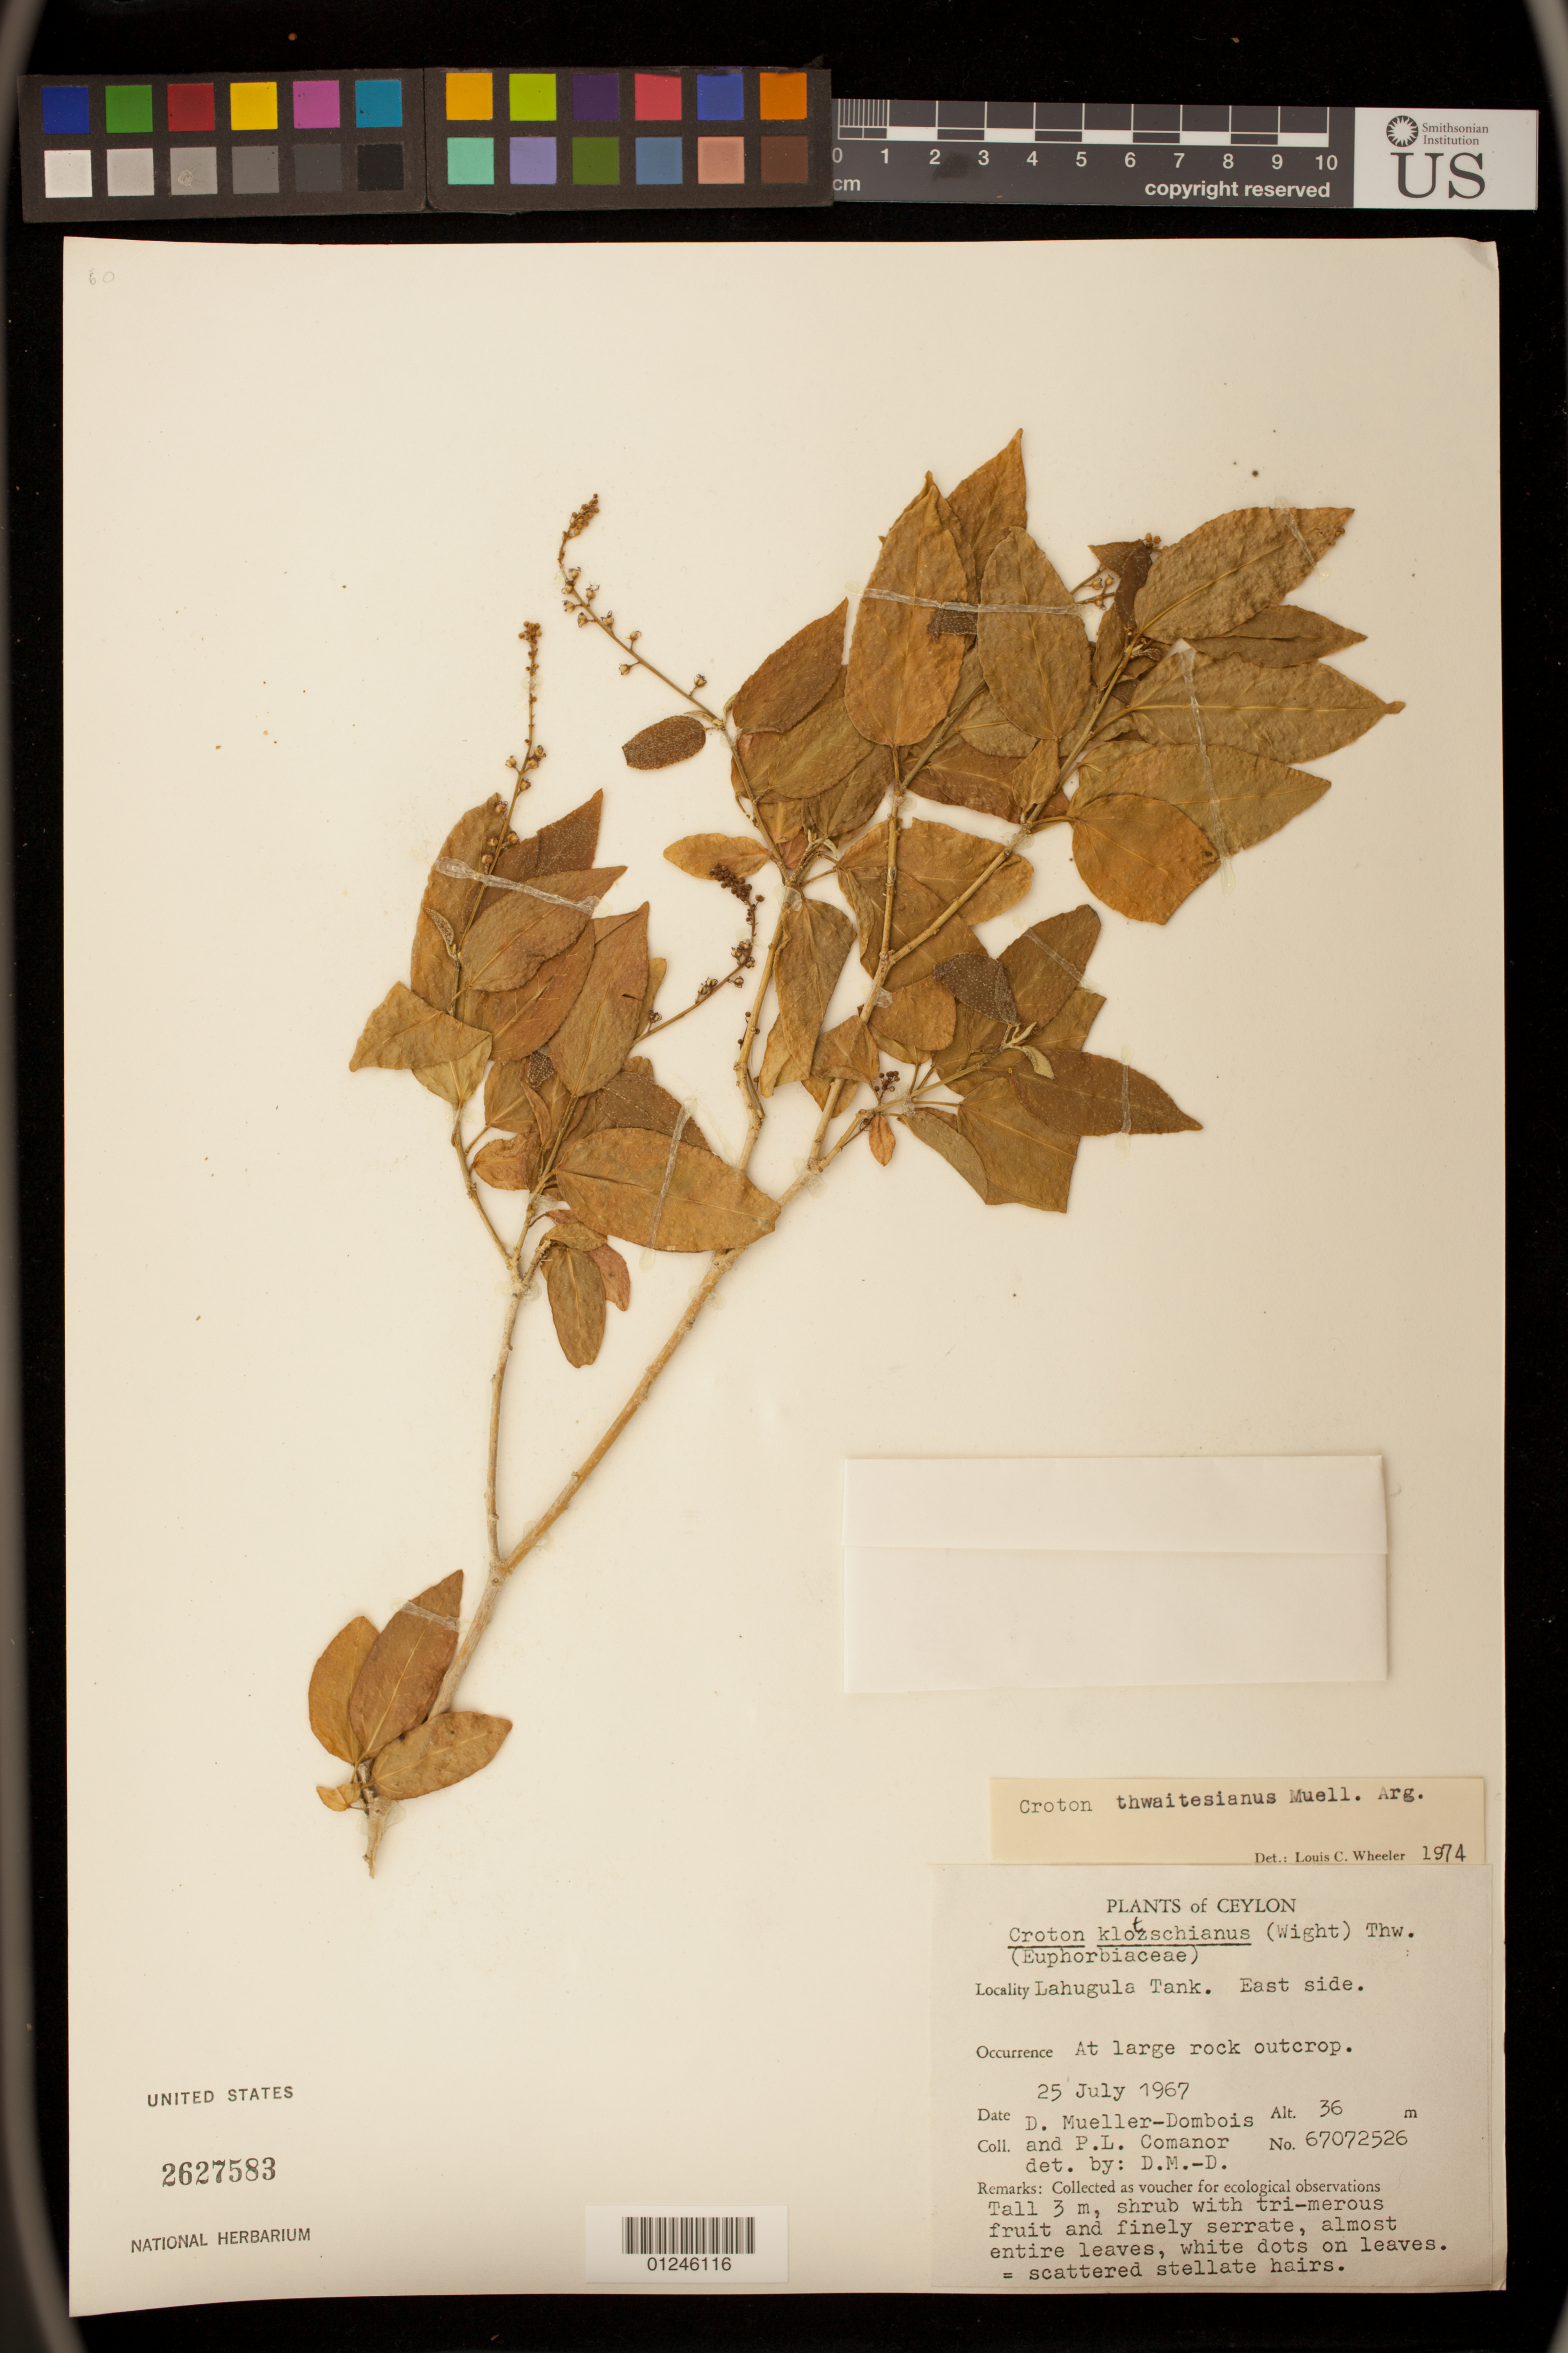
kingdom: Plantae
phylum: Tracheophyta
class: Magnoliopsida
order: Malpighiales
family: Euphorbiaceae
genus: Croton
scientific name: Croton thwaitesianus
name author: Müll. Arg.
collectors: D. Mueller-Dombois & P. Comanor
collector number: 67072526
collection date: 1967-07-25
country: Sri Lanka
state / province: Eastern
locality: At large rock outcrop.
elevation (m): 36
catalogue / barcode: US 2627583